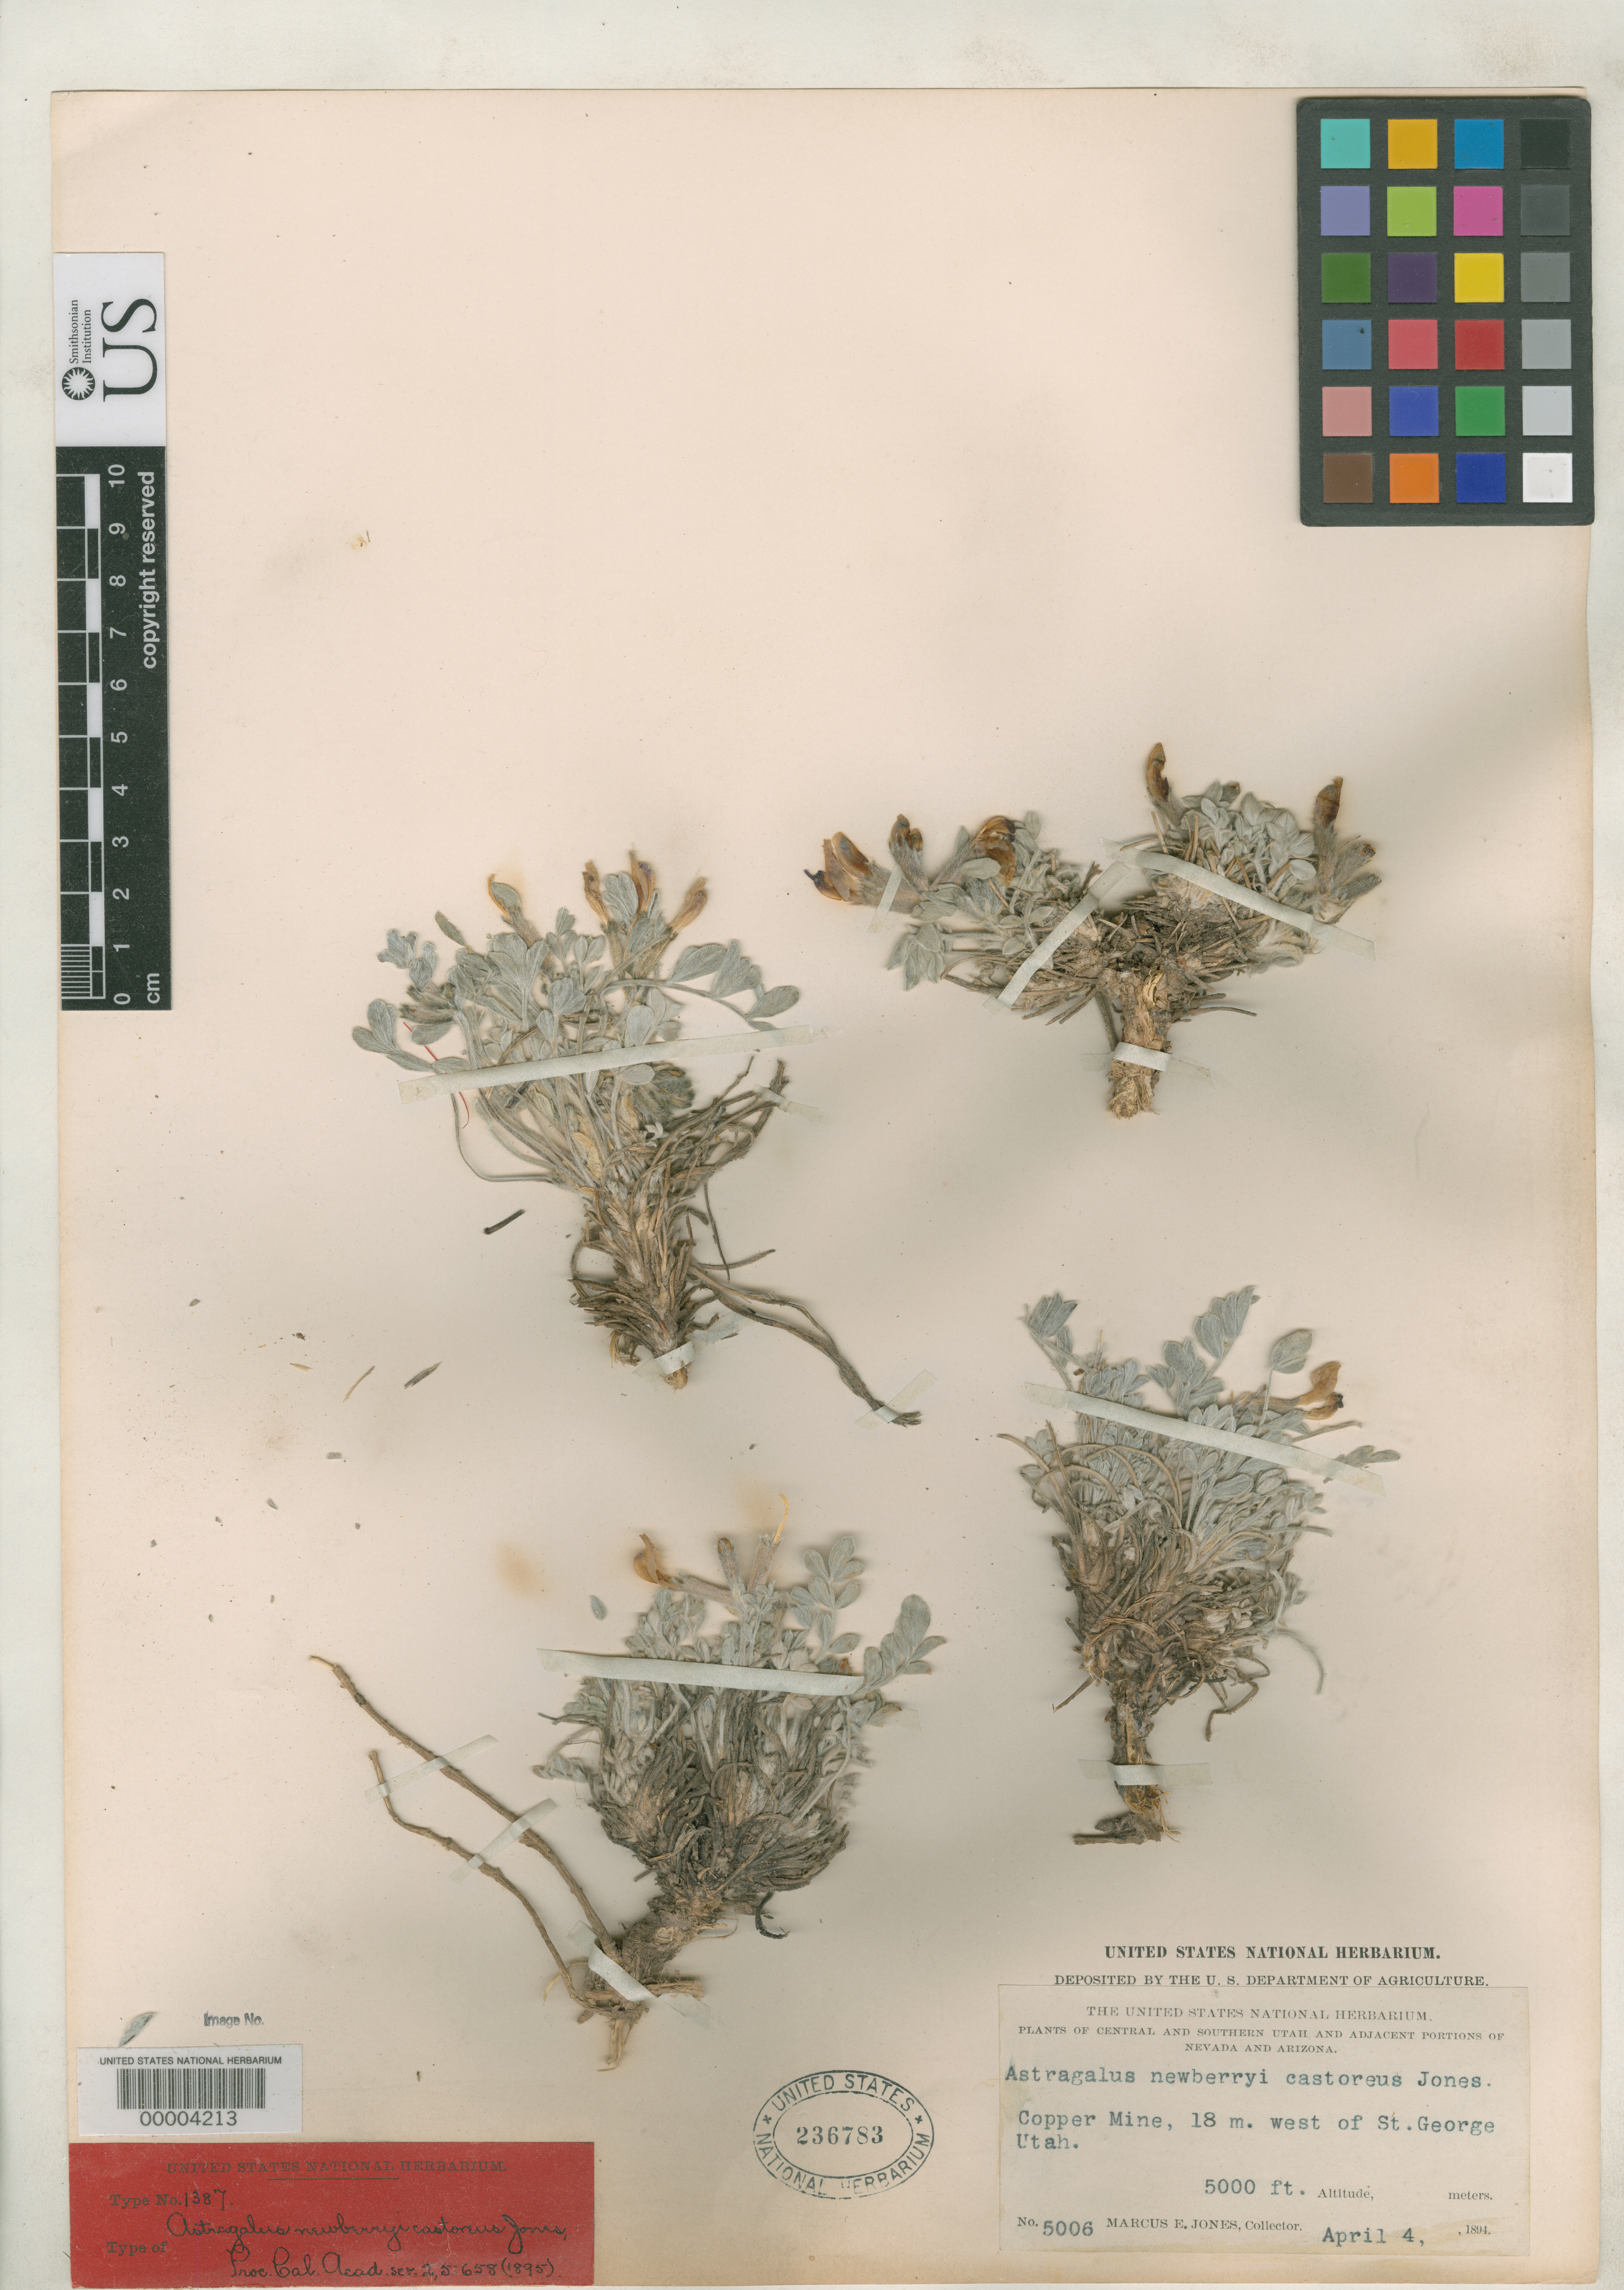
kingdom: Plantae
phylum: Tracheophyta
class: Magnoliopsida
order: Fabales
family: Fabaceae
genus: Astragalus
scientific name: Astragalus newberryi var. castoreus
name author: M.E. Jones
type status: Isotype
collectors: M. E. Jones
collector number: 5006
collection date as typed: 04 Apr 1894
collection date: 1894-04-04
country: United States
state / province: Utah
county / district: Washington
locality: St. George, copper Mine.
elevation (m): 1524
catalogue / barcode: US 236783